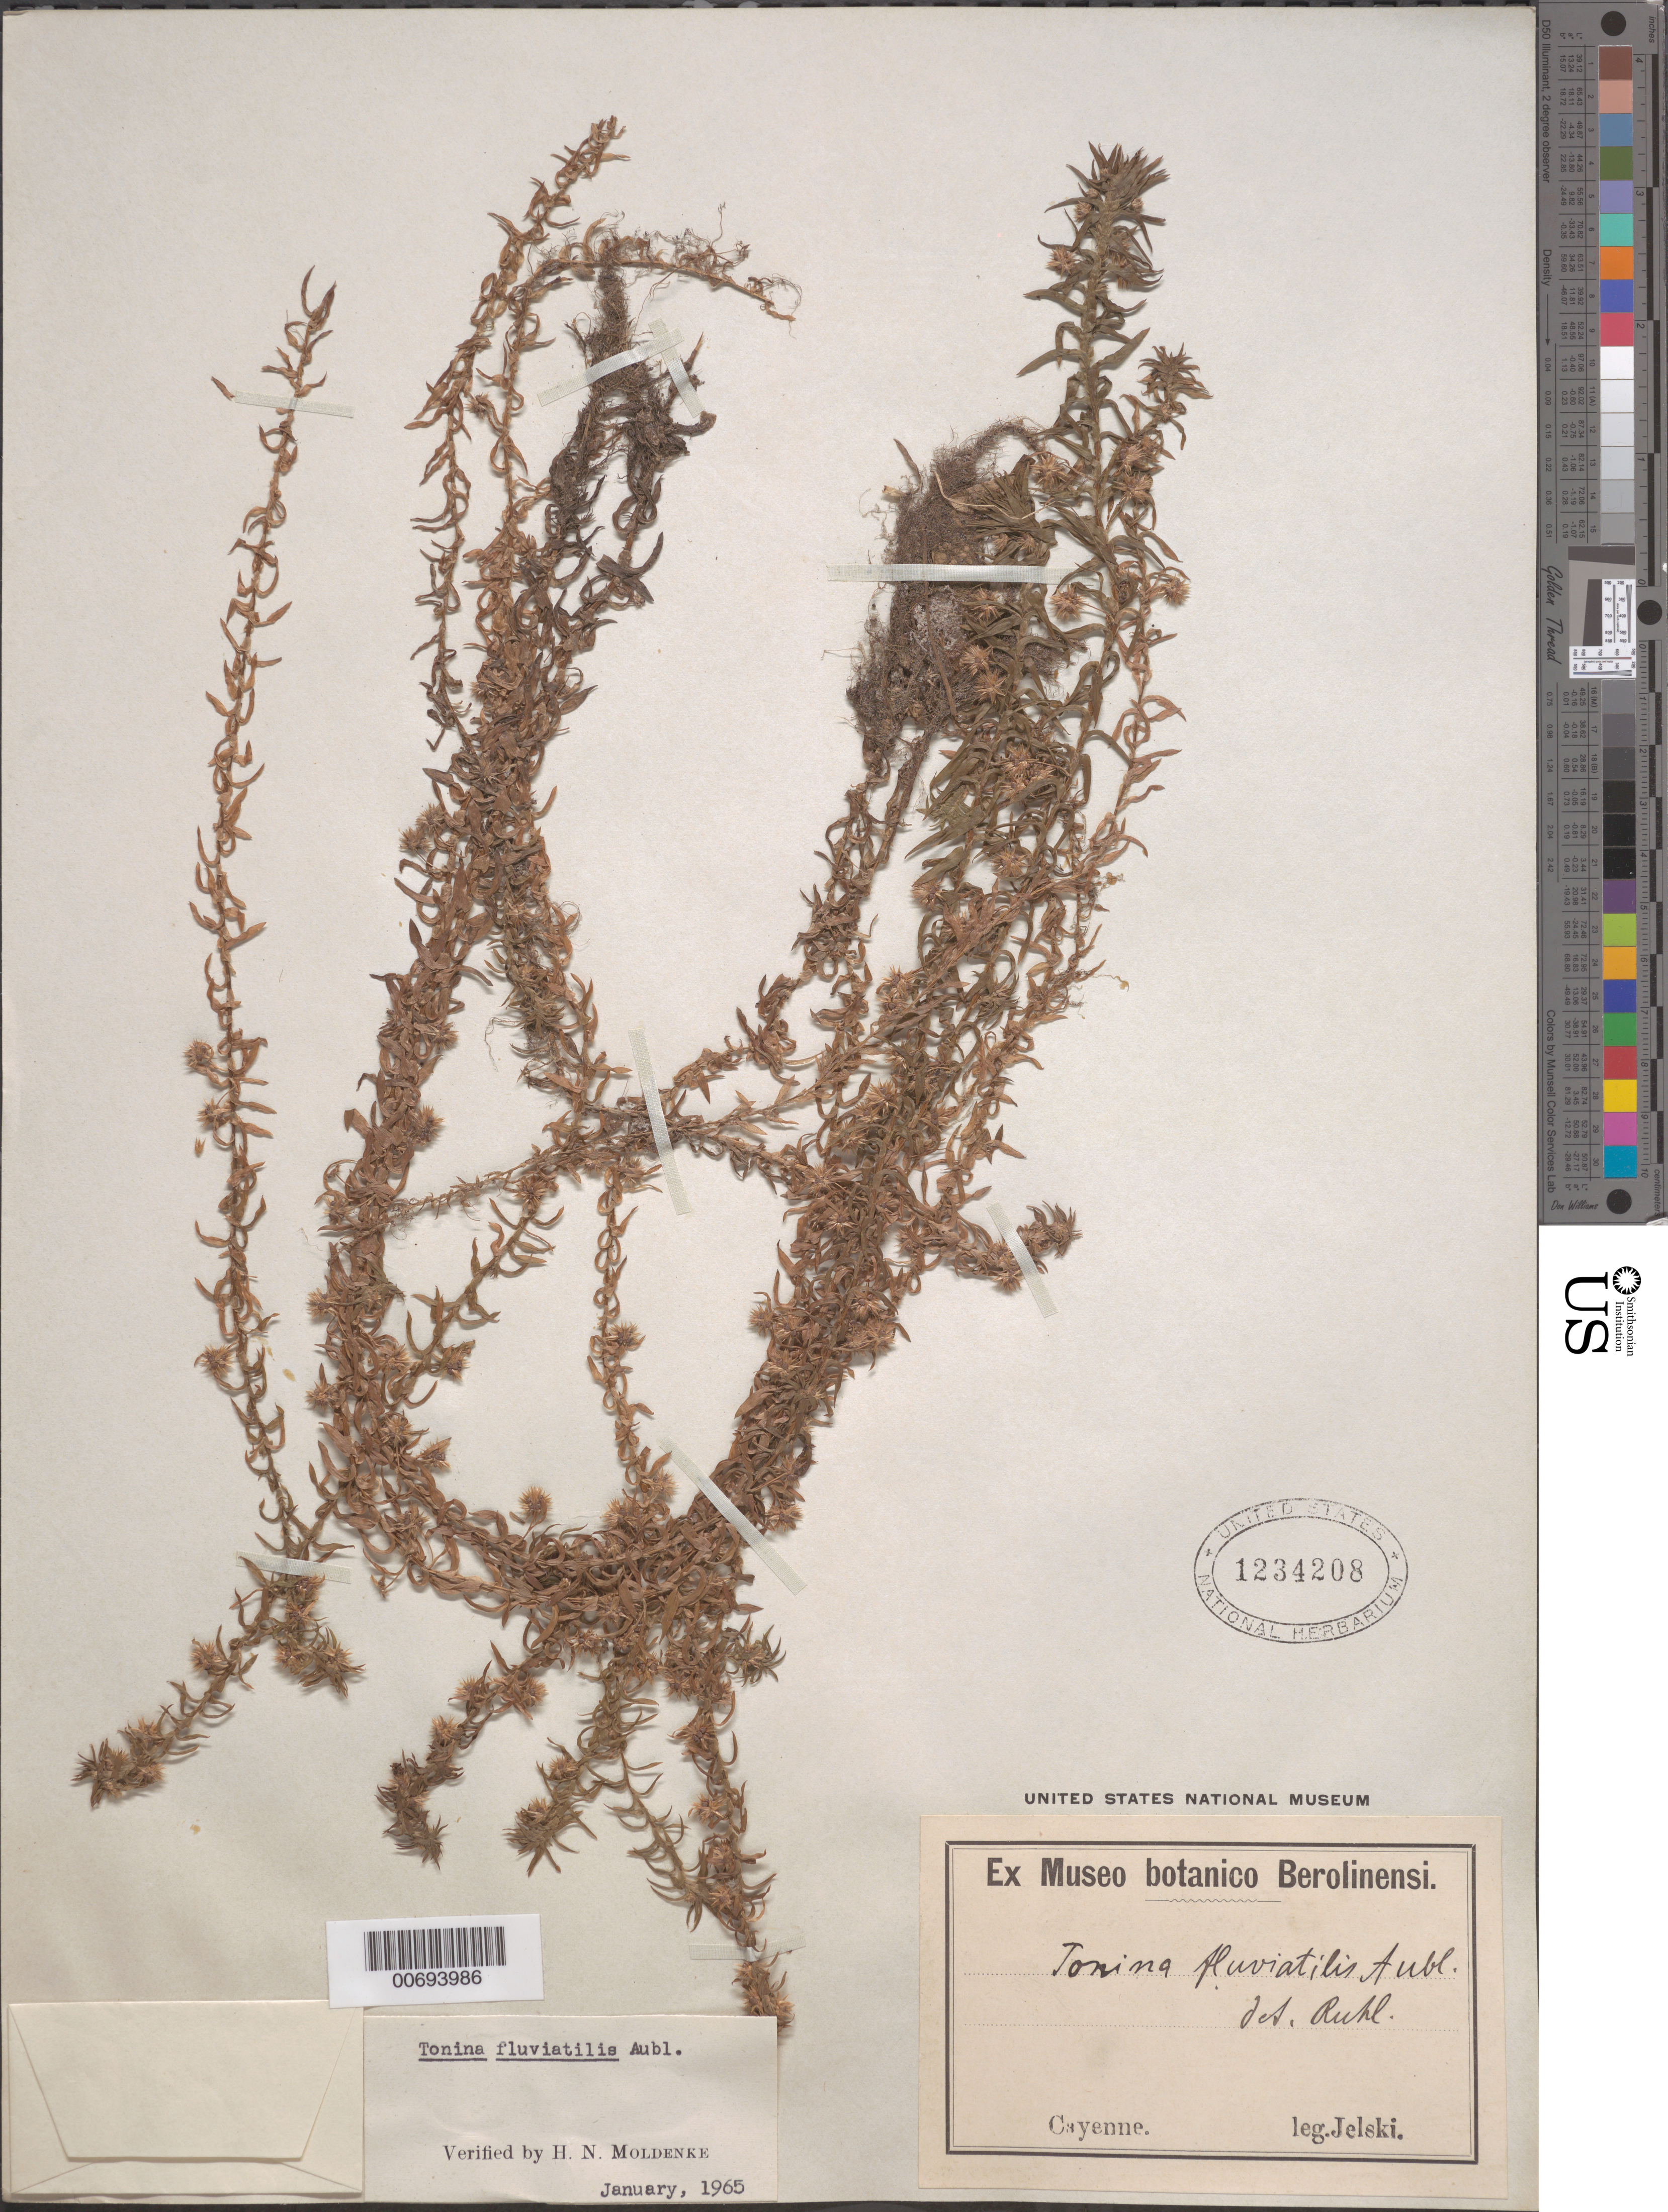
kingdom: Plantae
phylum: Tracheophyta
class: Liliopsida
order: Poales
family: Eriocaulaceae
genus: Tonina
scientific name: Tonina fluviatilis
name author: Aubl.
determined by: Moldenke, H. N.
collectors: H. Jelski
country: French Guiana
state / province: Cayenne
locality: Cayenne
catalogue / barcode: US 1234208